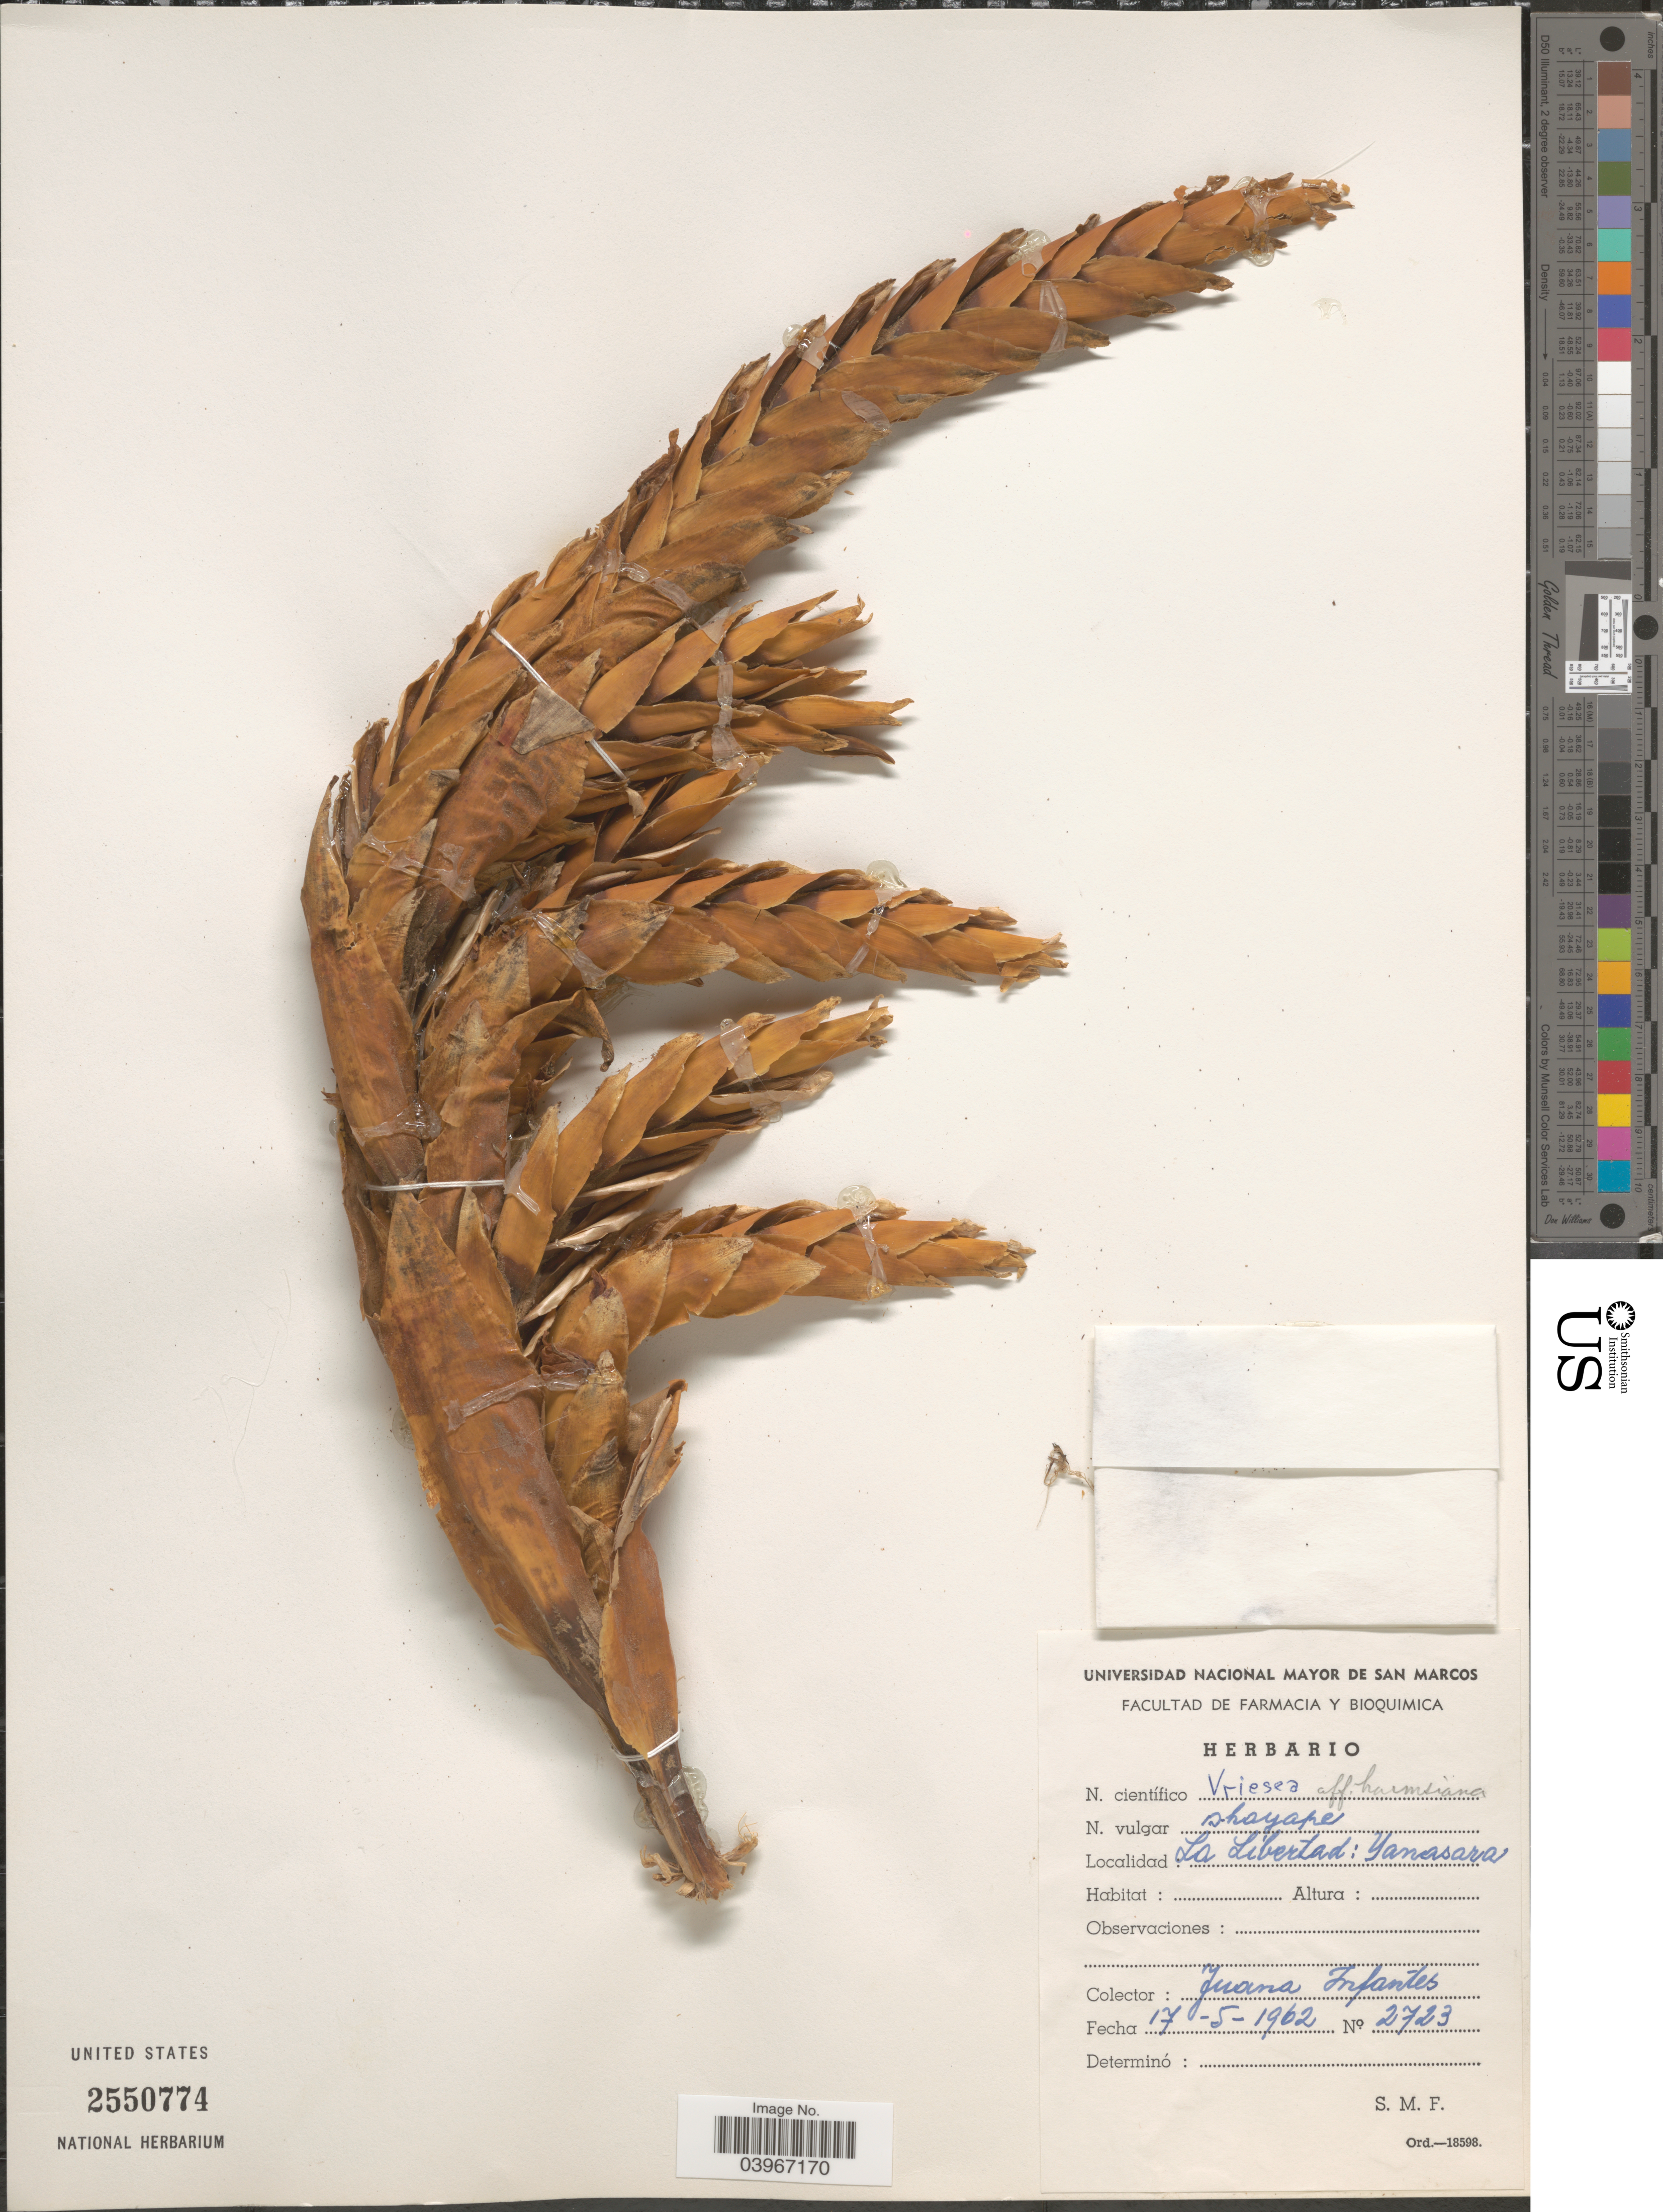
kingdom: Plantae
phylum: Tracheophyta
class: Liliopsida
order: Poales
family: Bromeliaceae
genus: Vriesea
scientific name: Vriesea sp.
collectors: J. Infantes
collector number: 2723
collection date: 1962-05-17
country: Peru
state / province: La Libertad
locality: La Libertad: Yanasara.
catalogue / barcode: US 2550774